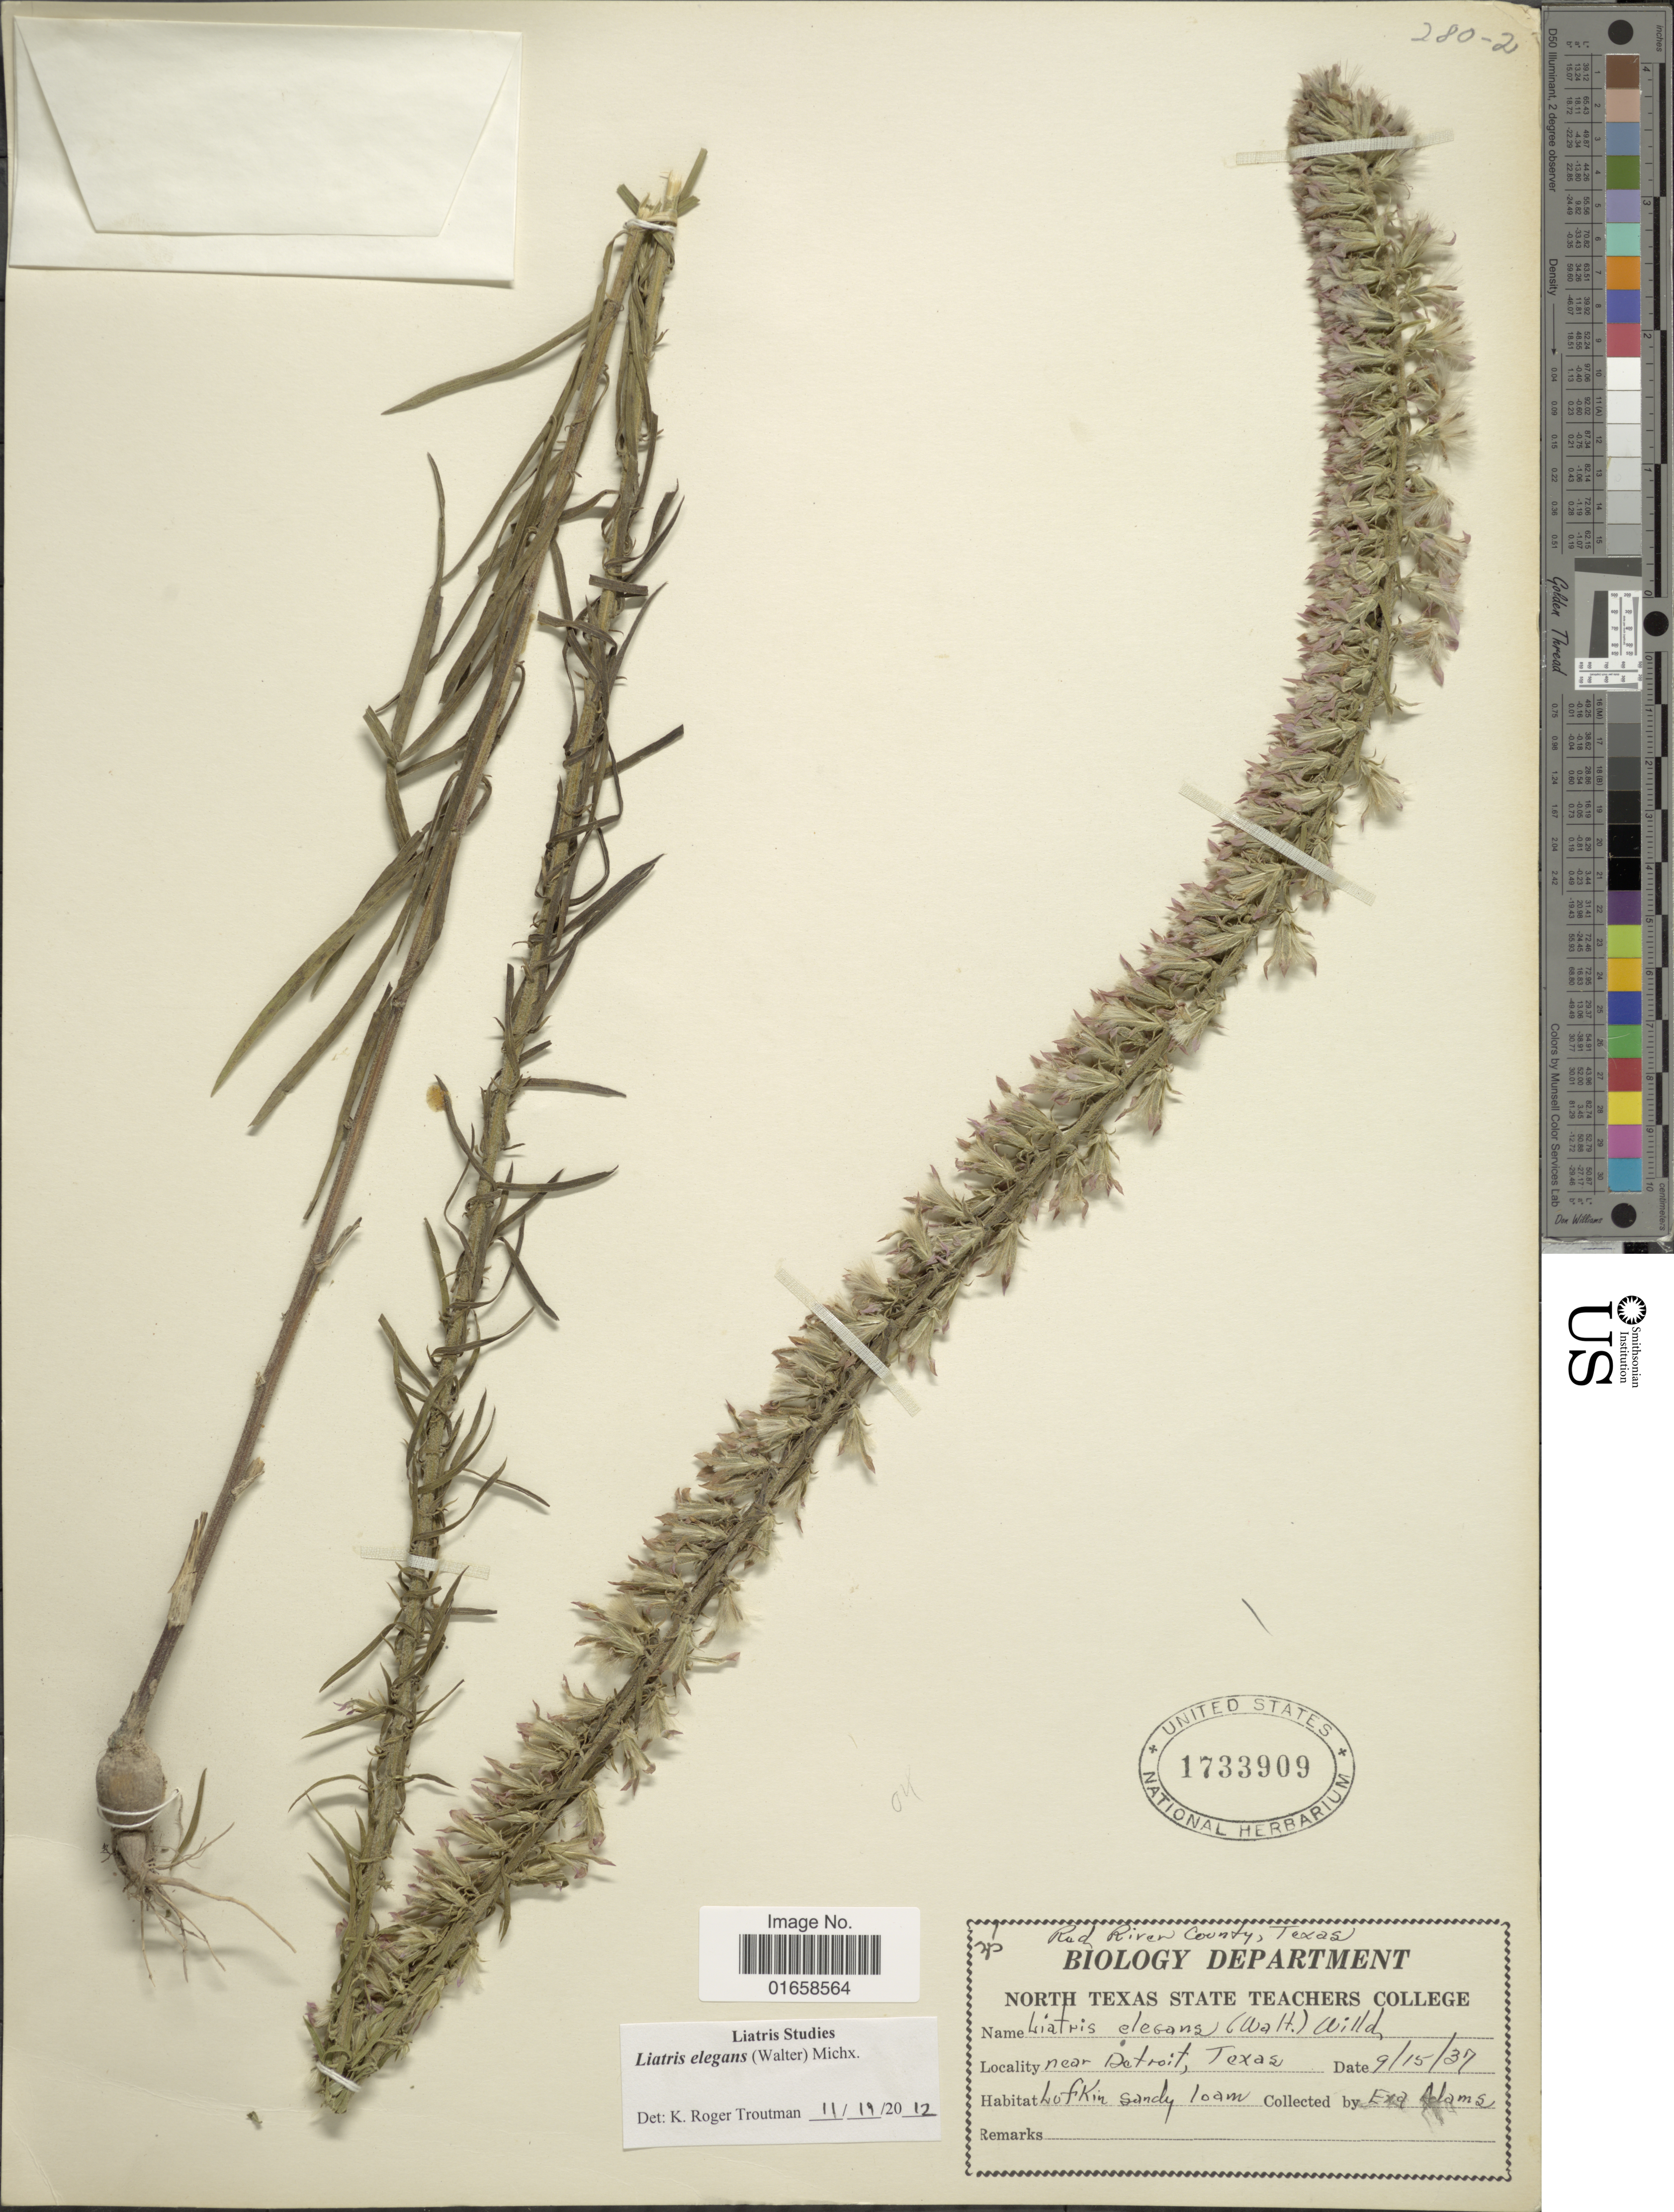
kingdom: Plantae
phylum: Tracheophyta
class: Magnoliopsida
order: Asterales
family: Asteraceae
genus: Liatris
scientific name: Liatris elegans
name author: (Walter) Michx.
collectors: E. Adams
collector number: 45*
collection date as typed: Transcribed d/m/y: 15/9/37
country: United States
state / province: Texas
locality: Red River County, near Detroit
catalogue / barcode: US 1733909